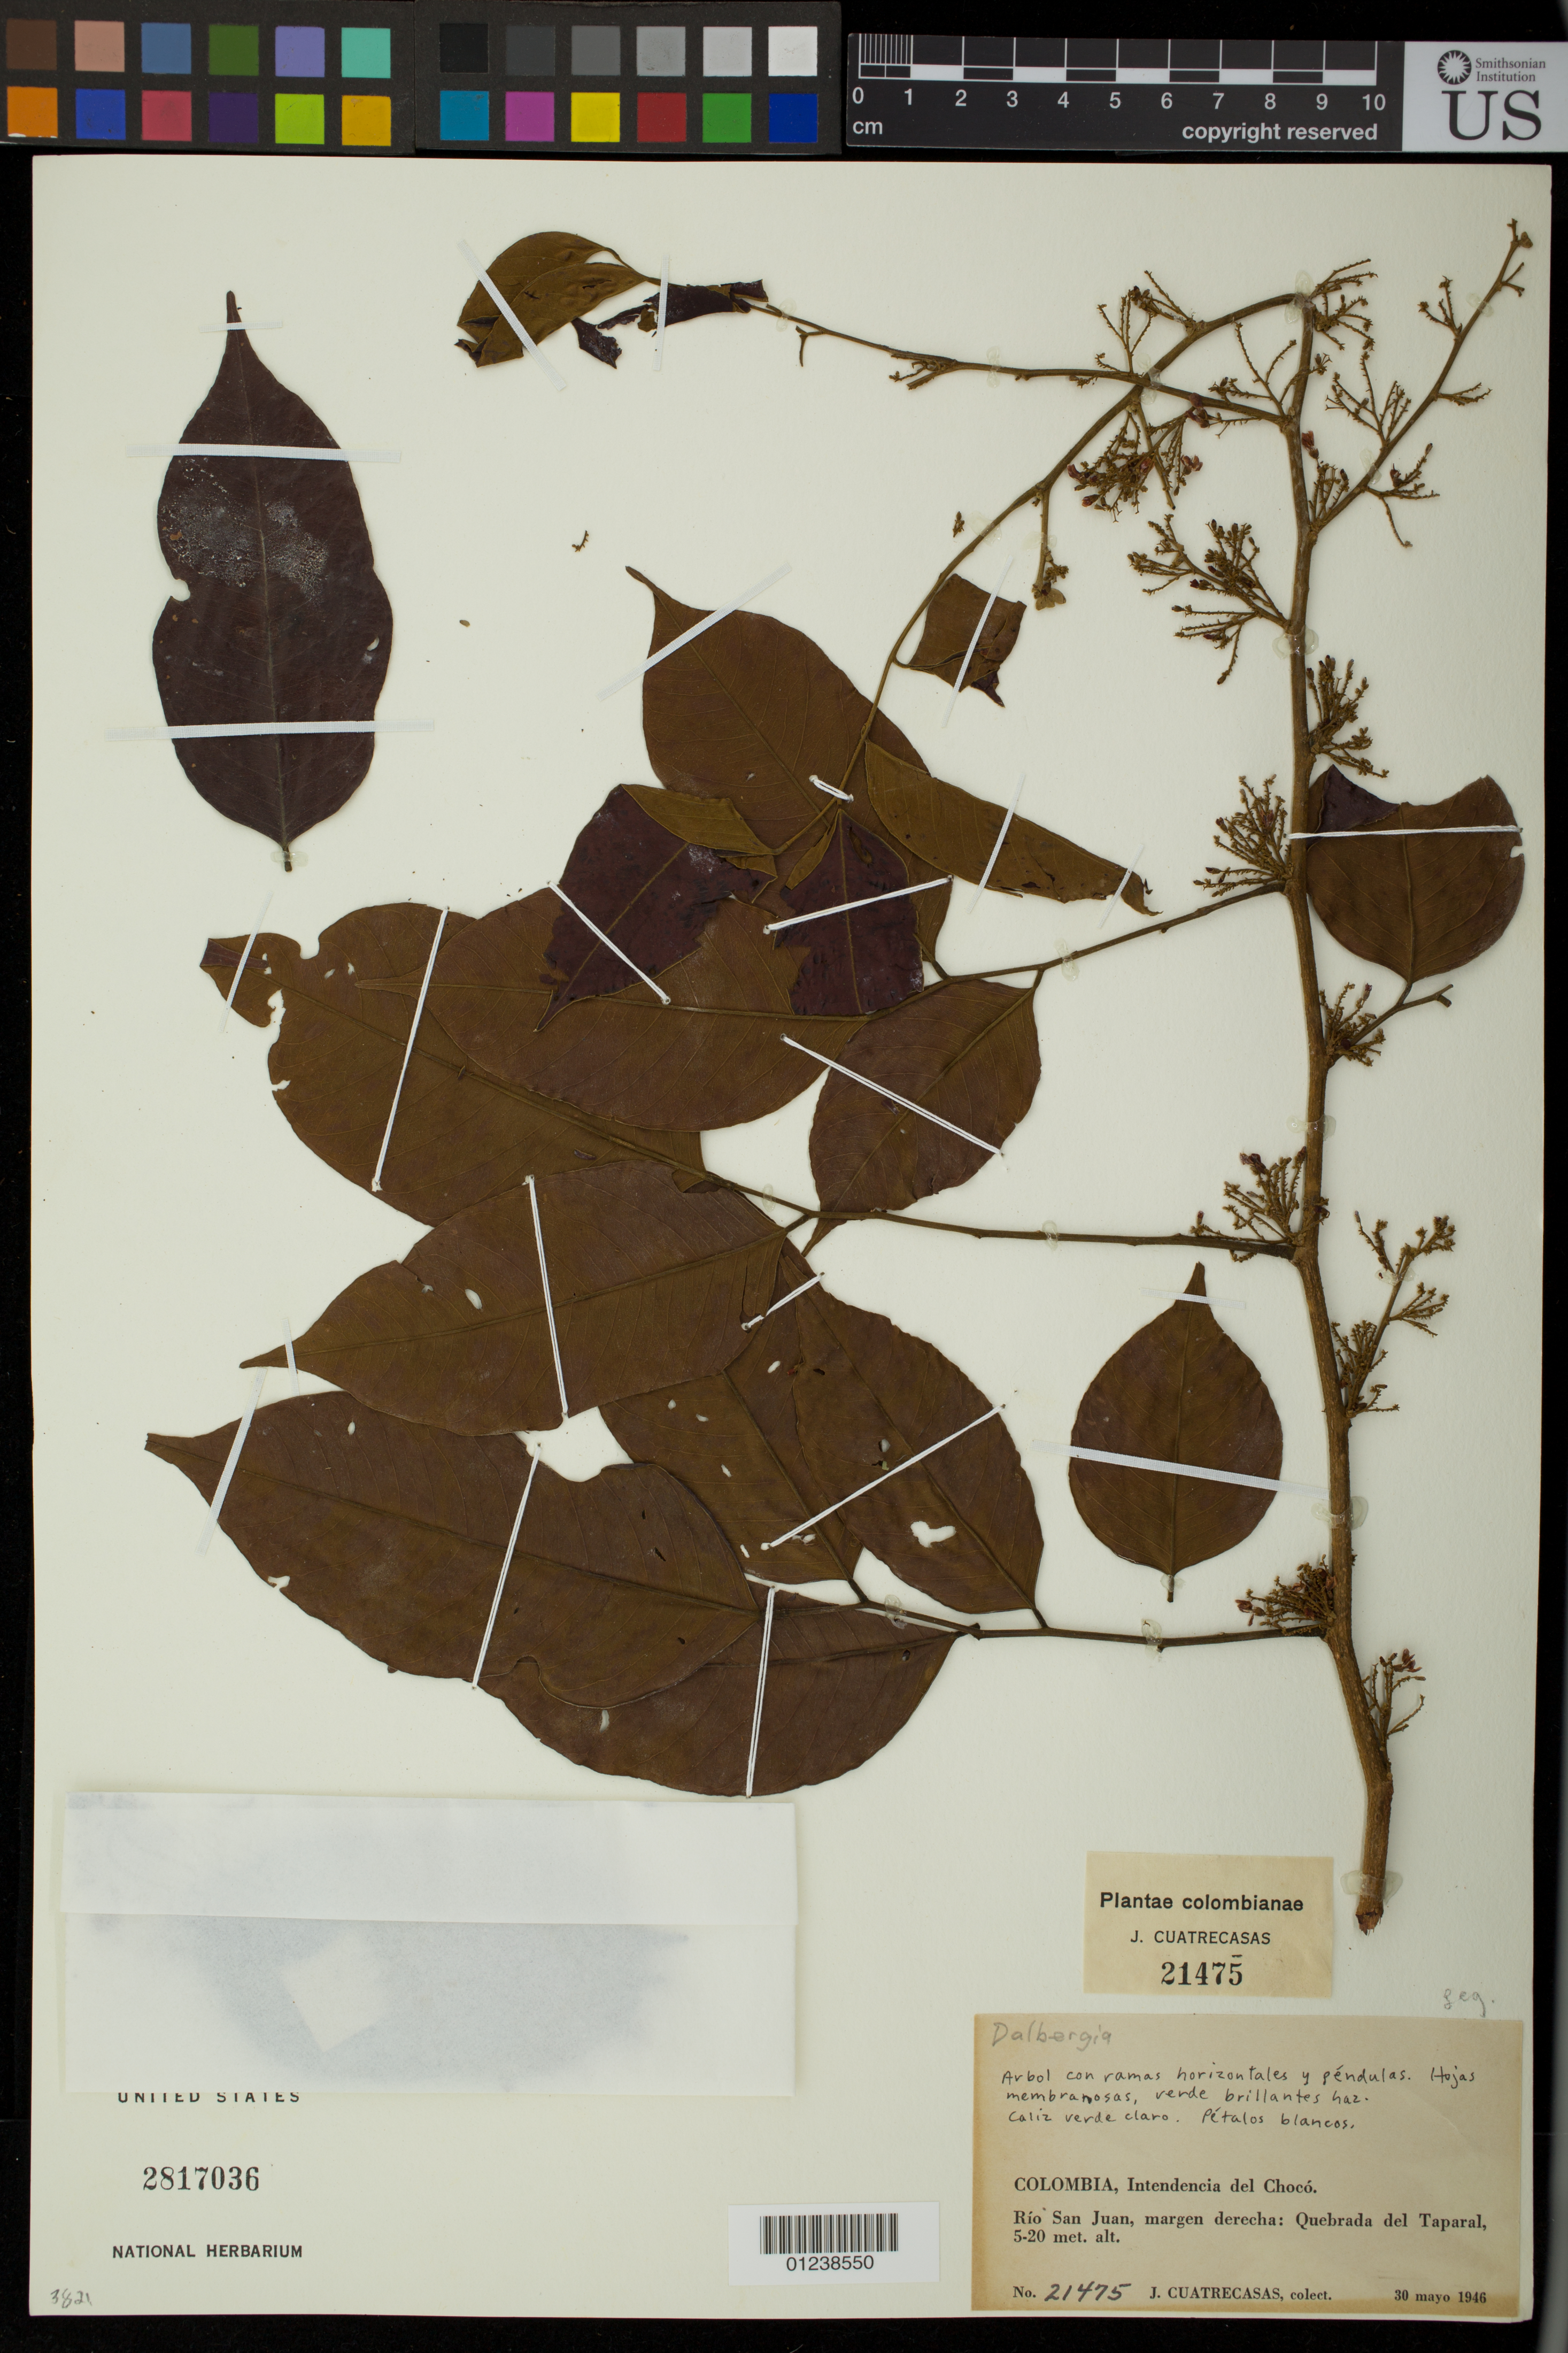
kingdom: Plantae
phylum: Tracheophyta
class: Magnoliopsida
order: Fabales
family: Fabaceae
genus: Dalbergia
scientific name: Dalbergia sp.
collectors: J. Cuatrecasas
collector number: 21475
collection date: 1946-05-30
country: Colombia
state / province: Chocó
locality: Rio San Juan, margen derecha: Quebrada del Taparal.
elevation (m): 5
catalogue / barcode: US 2817036